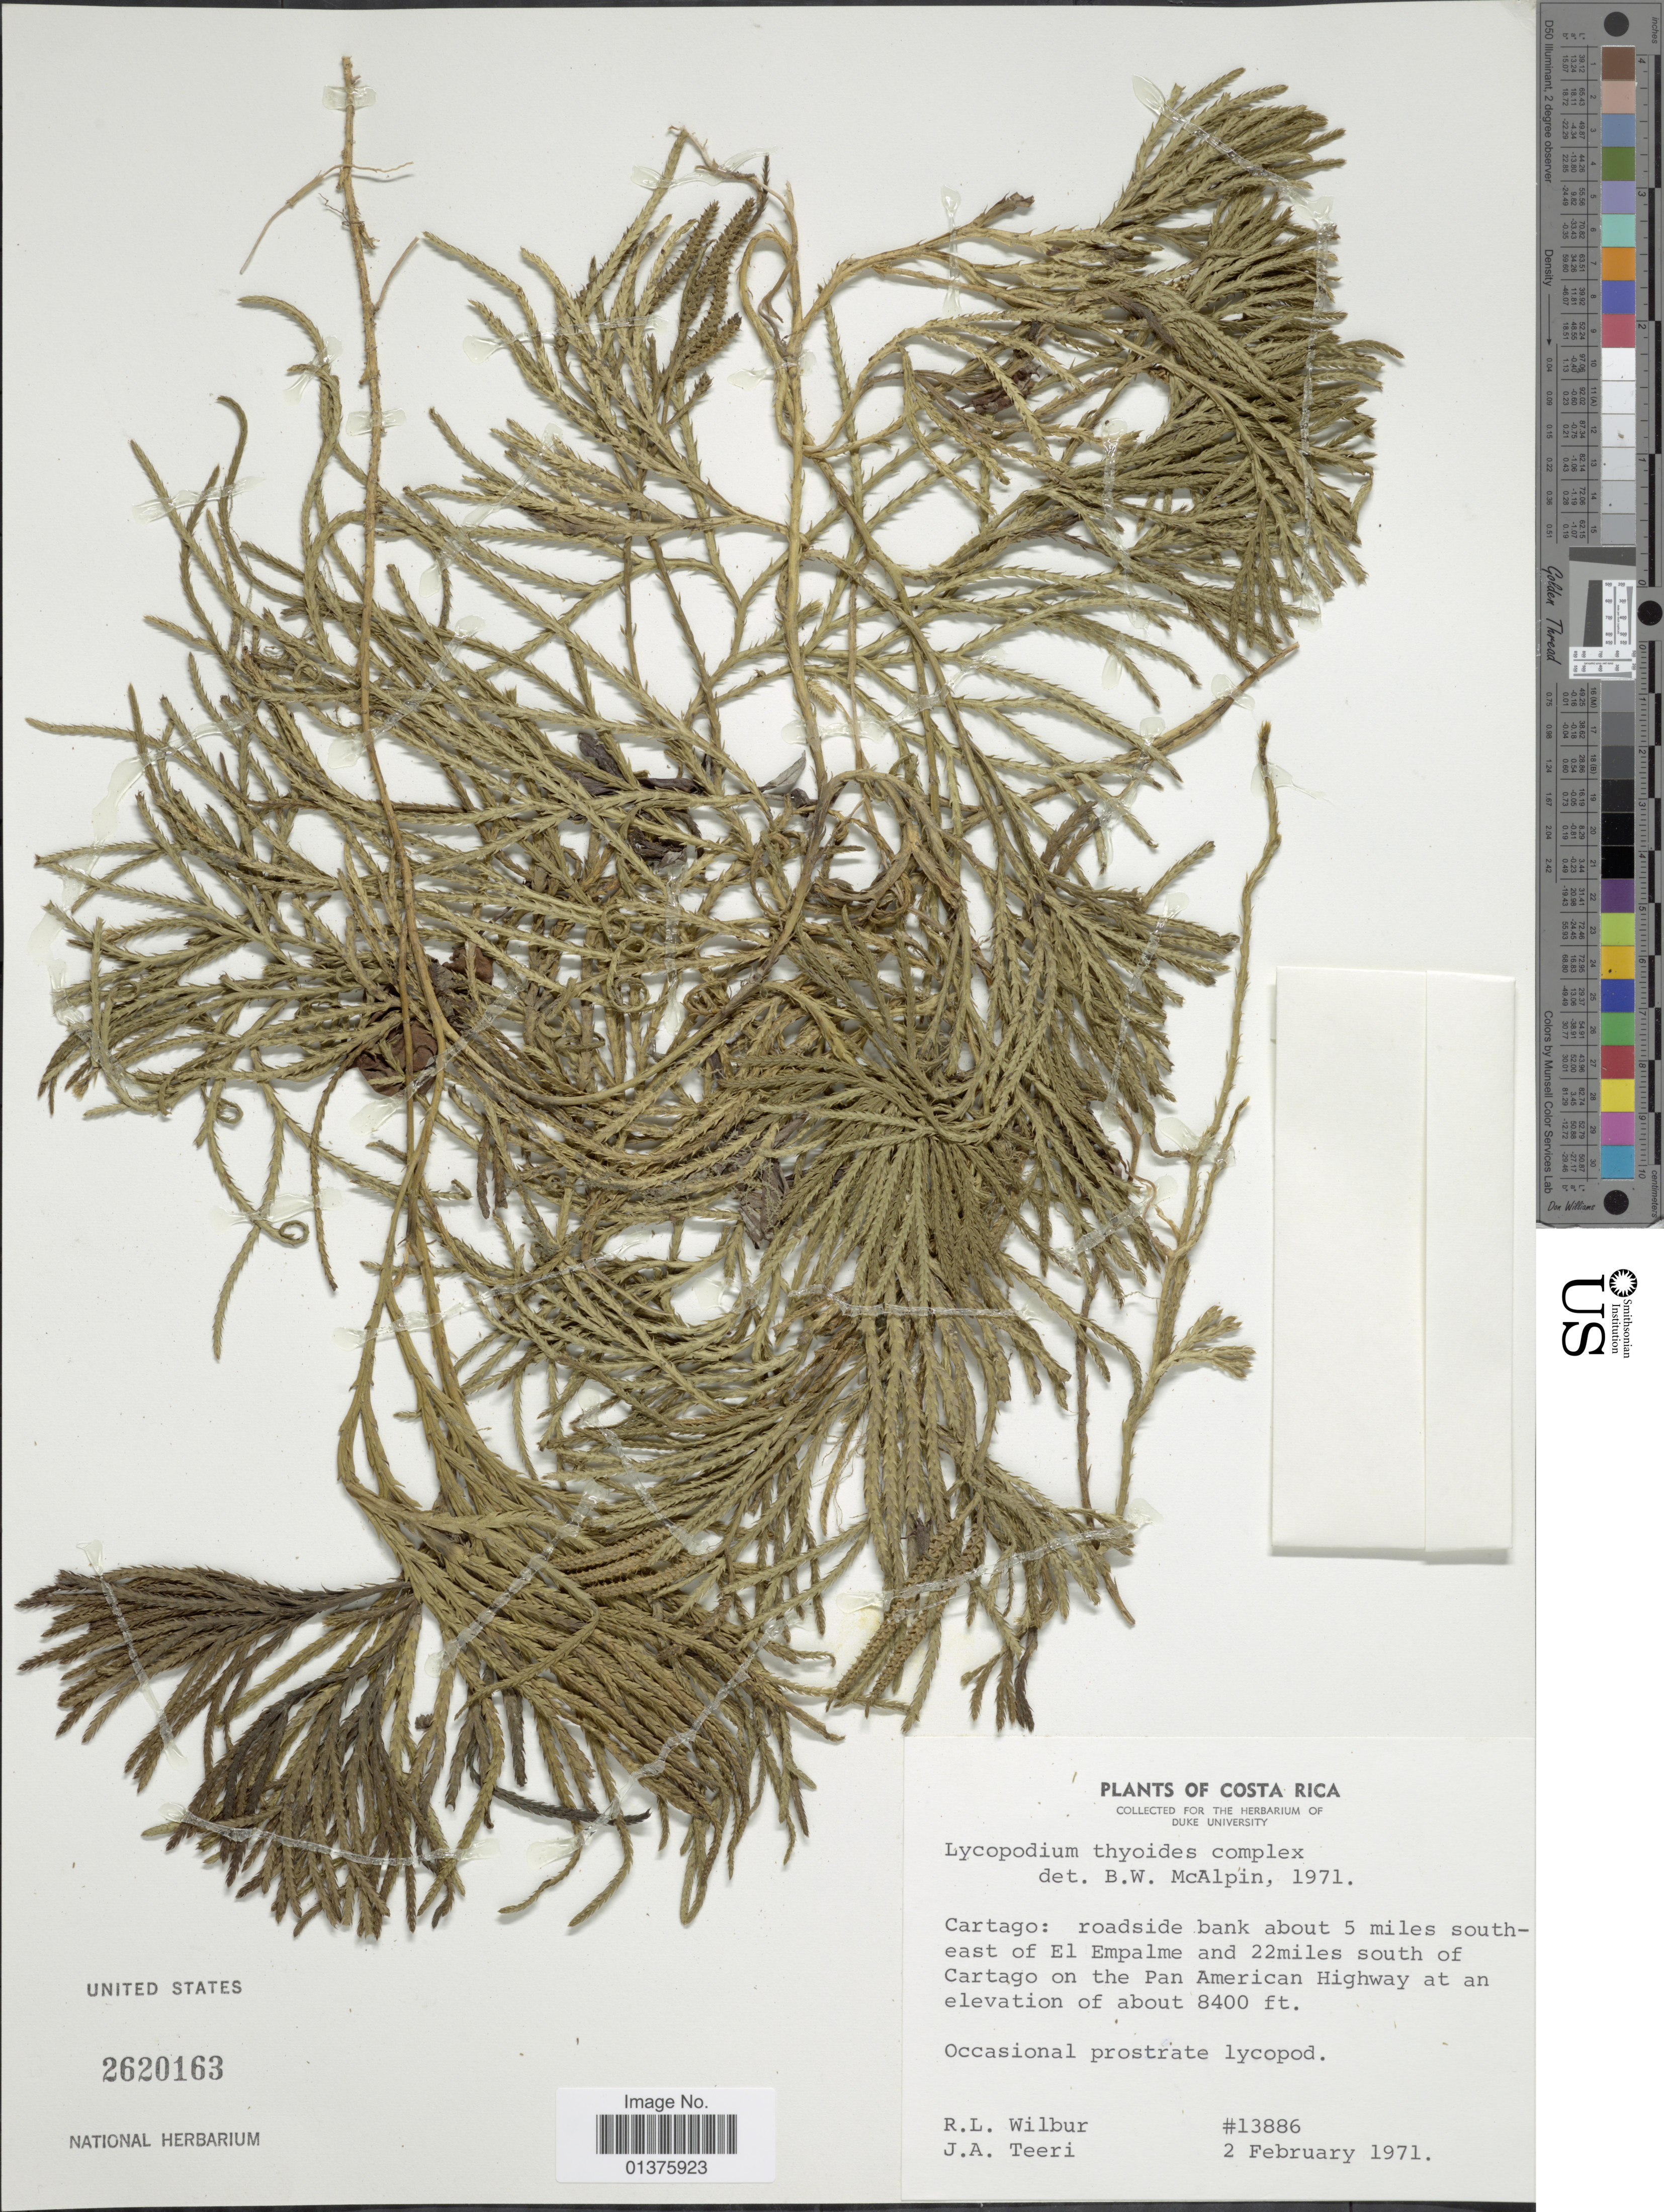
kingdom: Plantae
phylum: Tracheophyta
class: Lycopodiopsida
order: Lycopodiales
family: Lycopodiaceae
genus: Diphasiastrum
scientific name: Diphasiastrum thyoides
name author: (Humb. & Bonpl. ex Willd.) Holub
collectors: R. L. Wilbur & J. Teeri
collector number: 13886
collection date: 1971-02-02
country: Costa Rica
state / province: Cartago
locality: Roadside bank about 5 miles south-east of El Empalme and 22miles south of Cartago on the Pan American Highway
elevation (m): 2560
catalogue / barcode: US 2620163